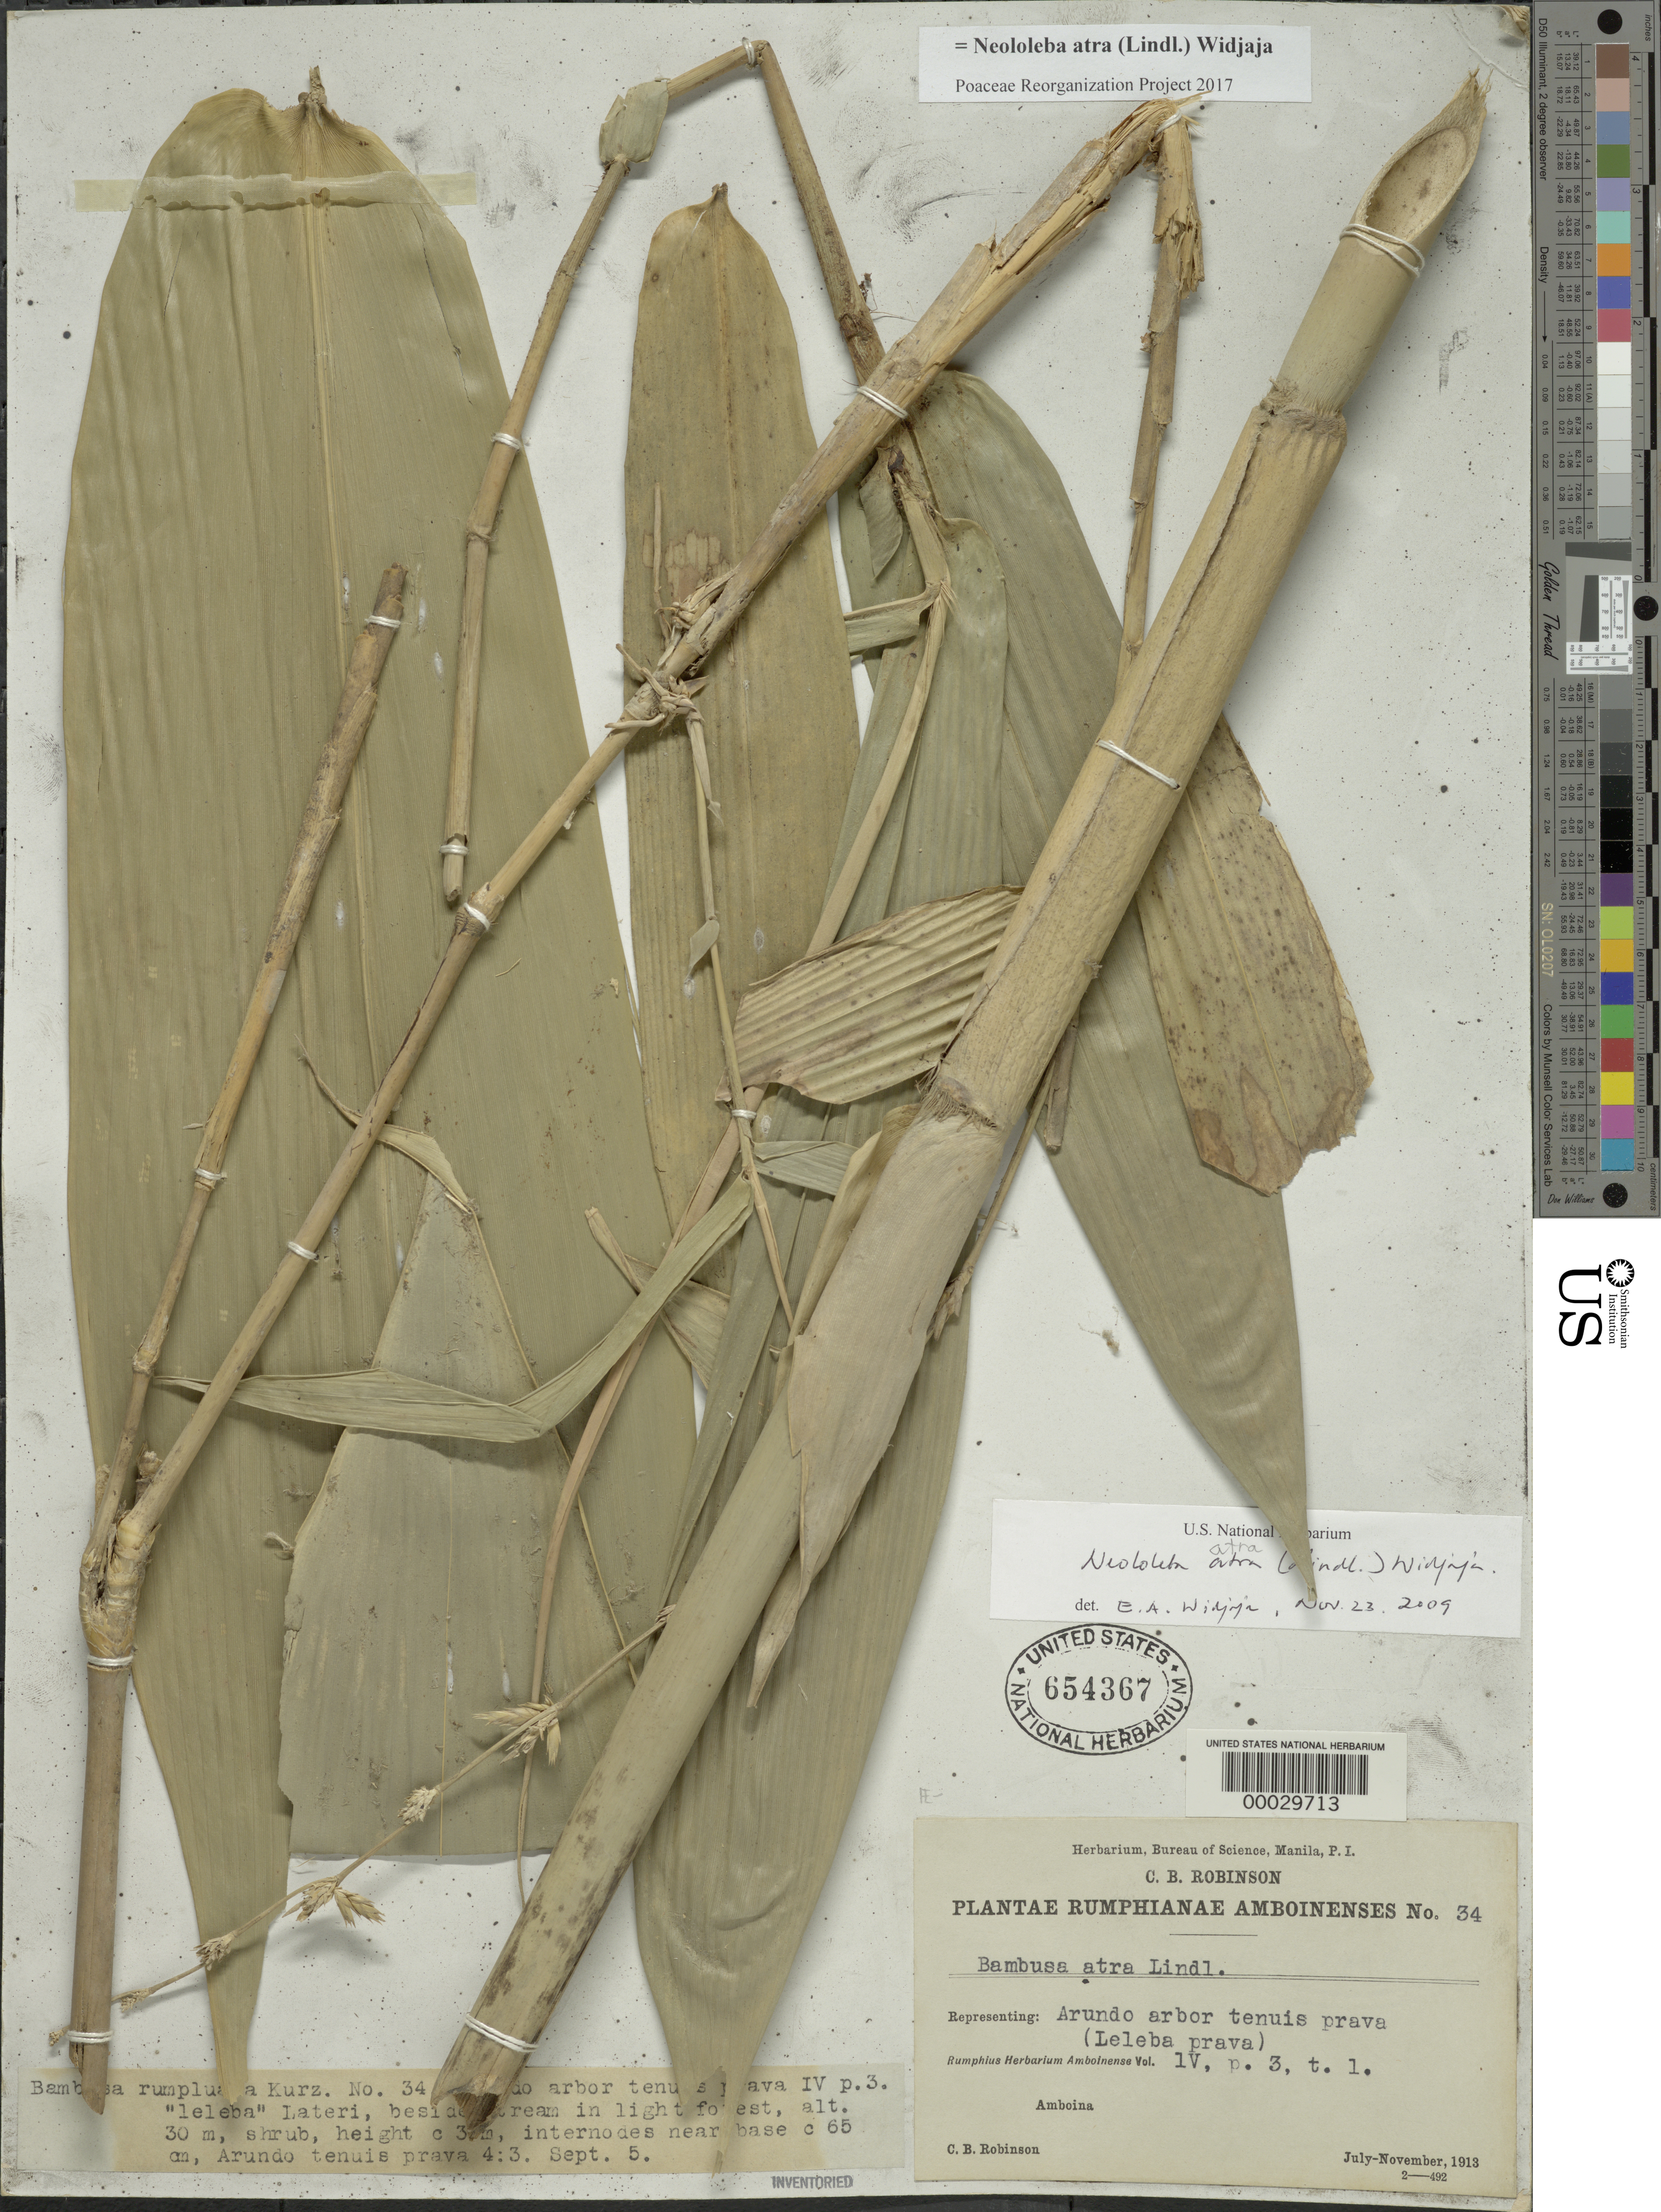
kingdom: Plantae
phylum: Tracheophyta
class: Liliopsida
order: Poales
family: Poaceae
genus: Neololeba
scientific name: Neololeba atra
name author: (Lindl.) Widjaja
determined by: Widjaja, E. A.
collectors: C. Robinson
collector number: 34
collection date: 1913-08-30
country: Indonesia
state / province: Maluku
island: Amboina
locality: [Moluccas], Amboina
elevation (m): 30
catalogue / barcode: US 654367